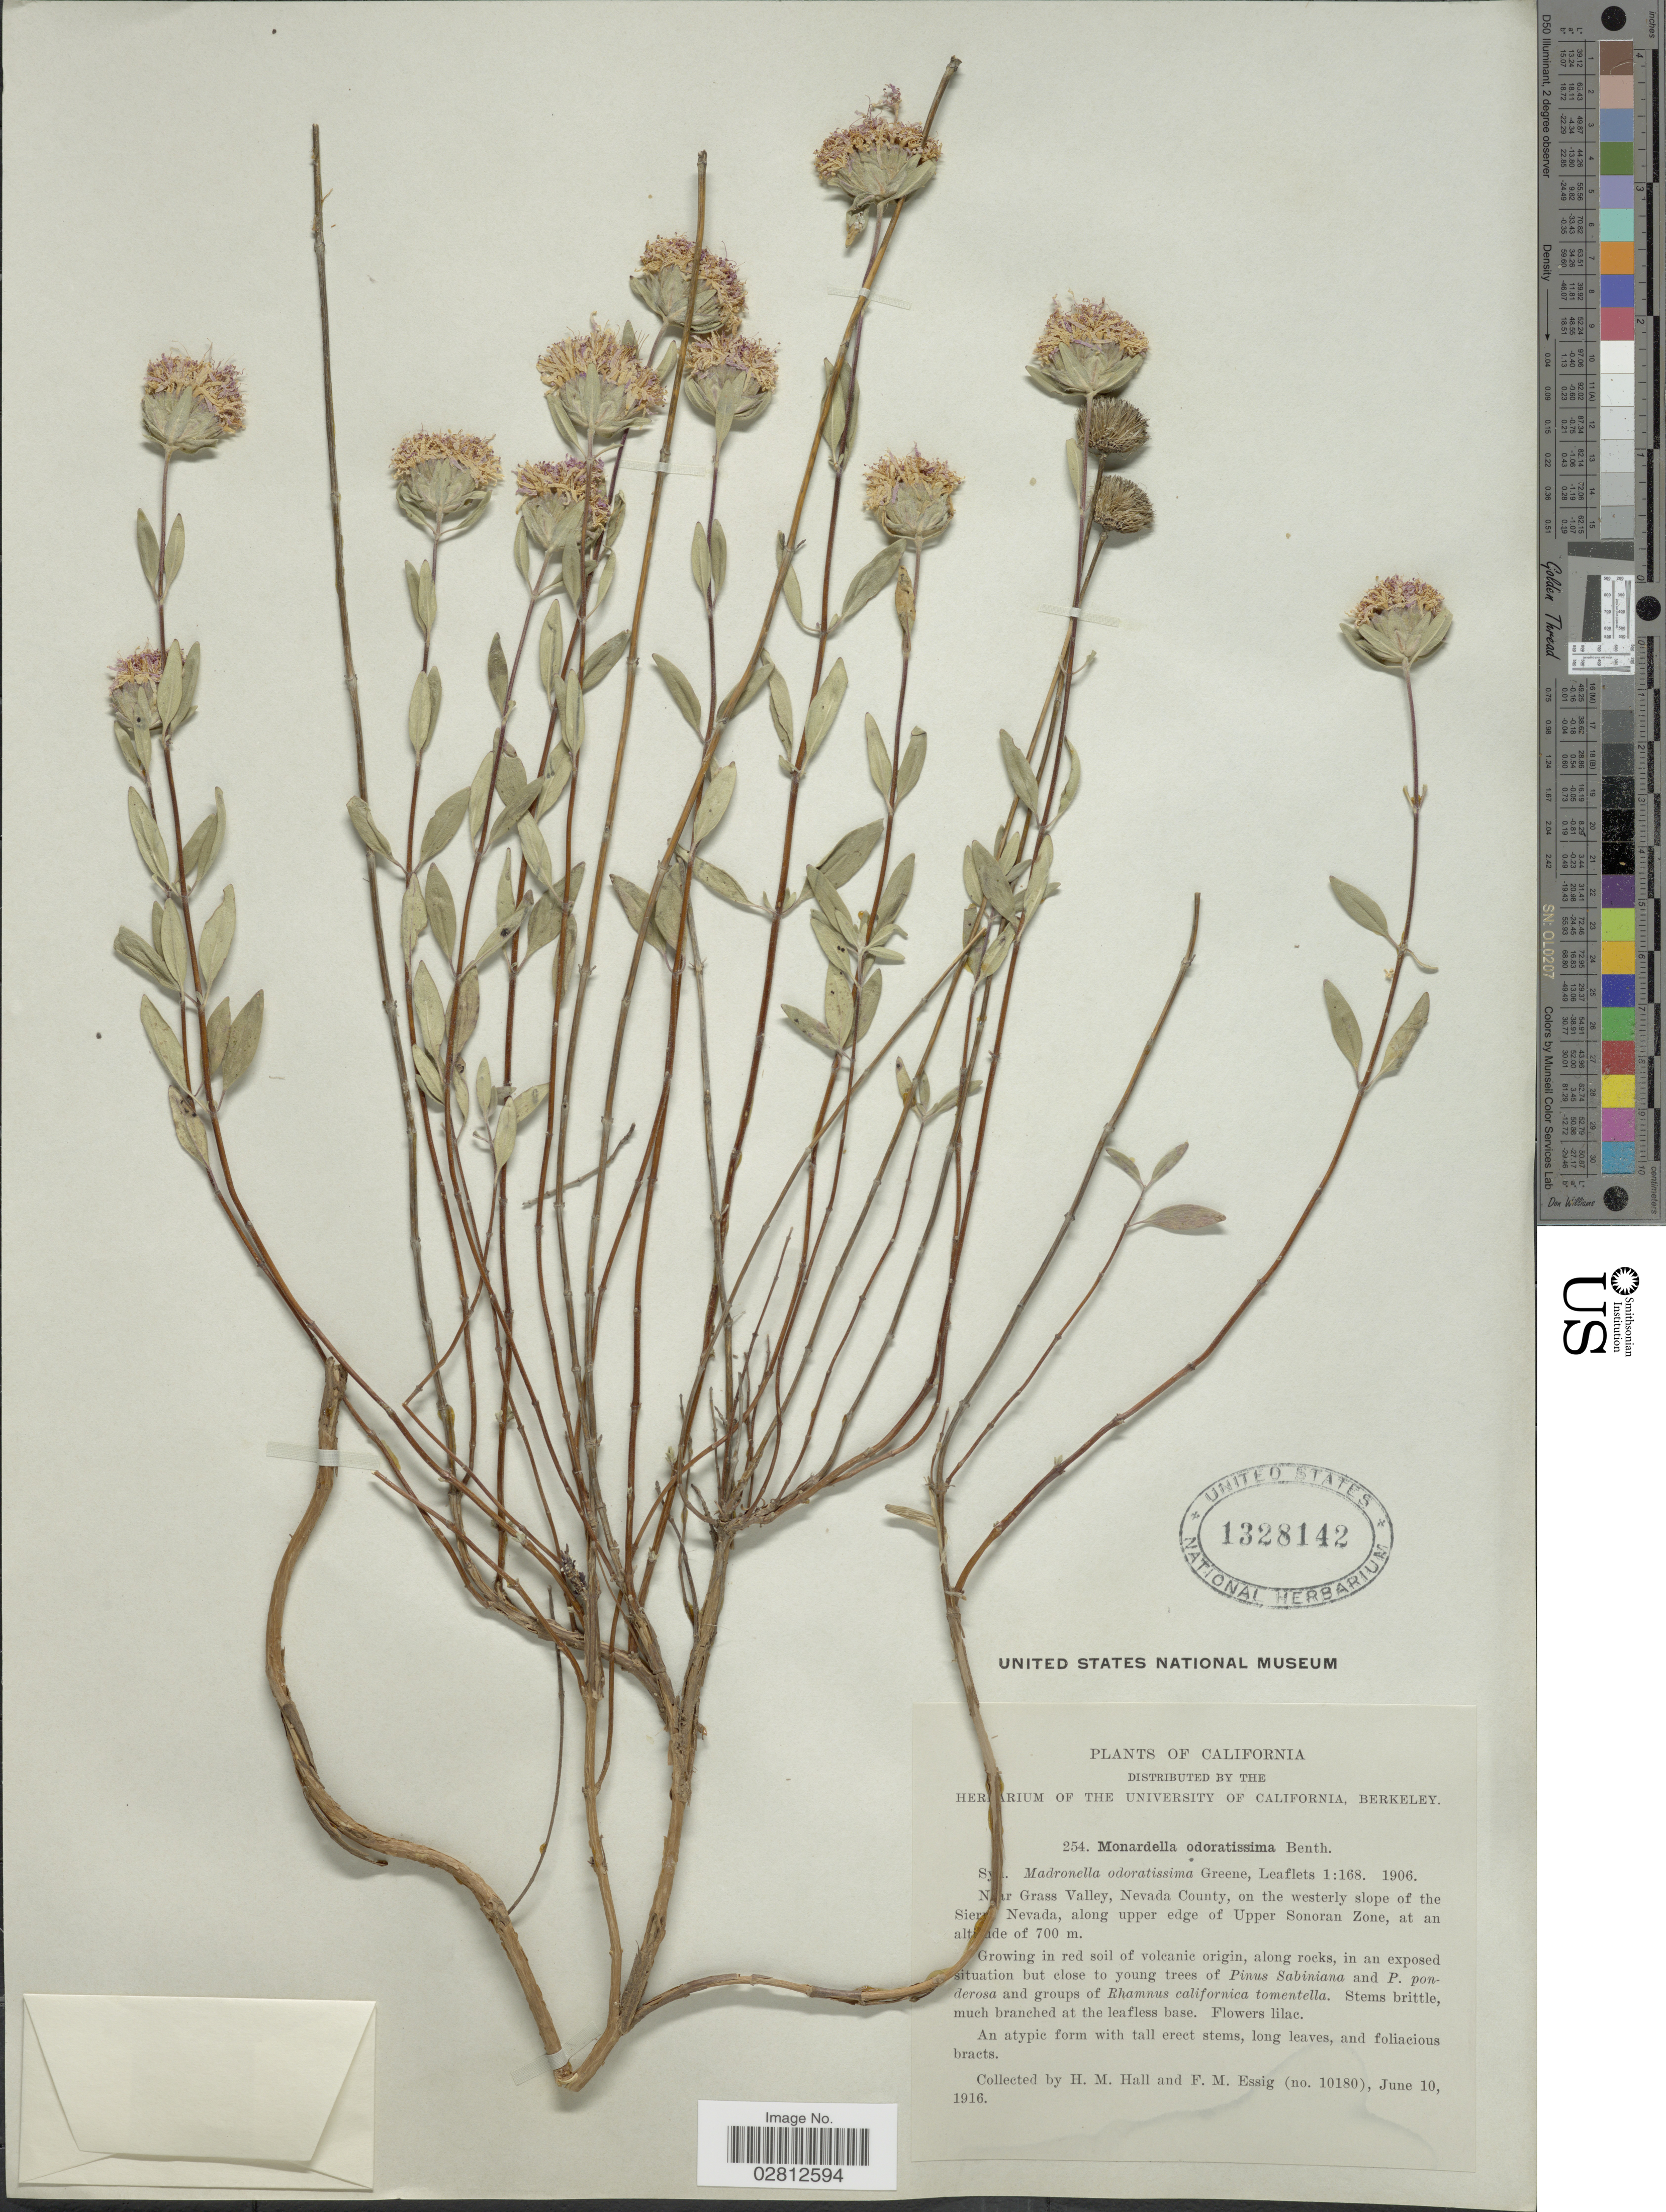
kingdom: Plantae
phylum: Tracheophyta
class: Magnoliopsida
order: Lamiales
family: Lamiaceae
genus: Monardella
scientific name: Monardella odoratissima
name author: Benth.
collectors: H. M. Hall & F. Essig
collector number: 10180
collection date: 1916-06-10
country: United States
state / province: California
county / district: Nevada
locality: Near Grass Valley, Nevada County, on the westerly slope of the Sierra Nevada, along upper edge of Upper Sonoran Zone.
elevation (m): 700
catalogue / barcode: US 1328142